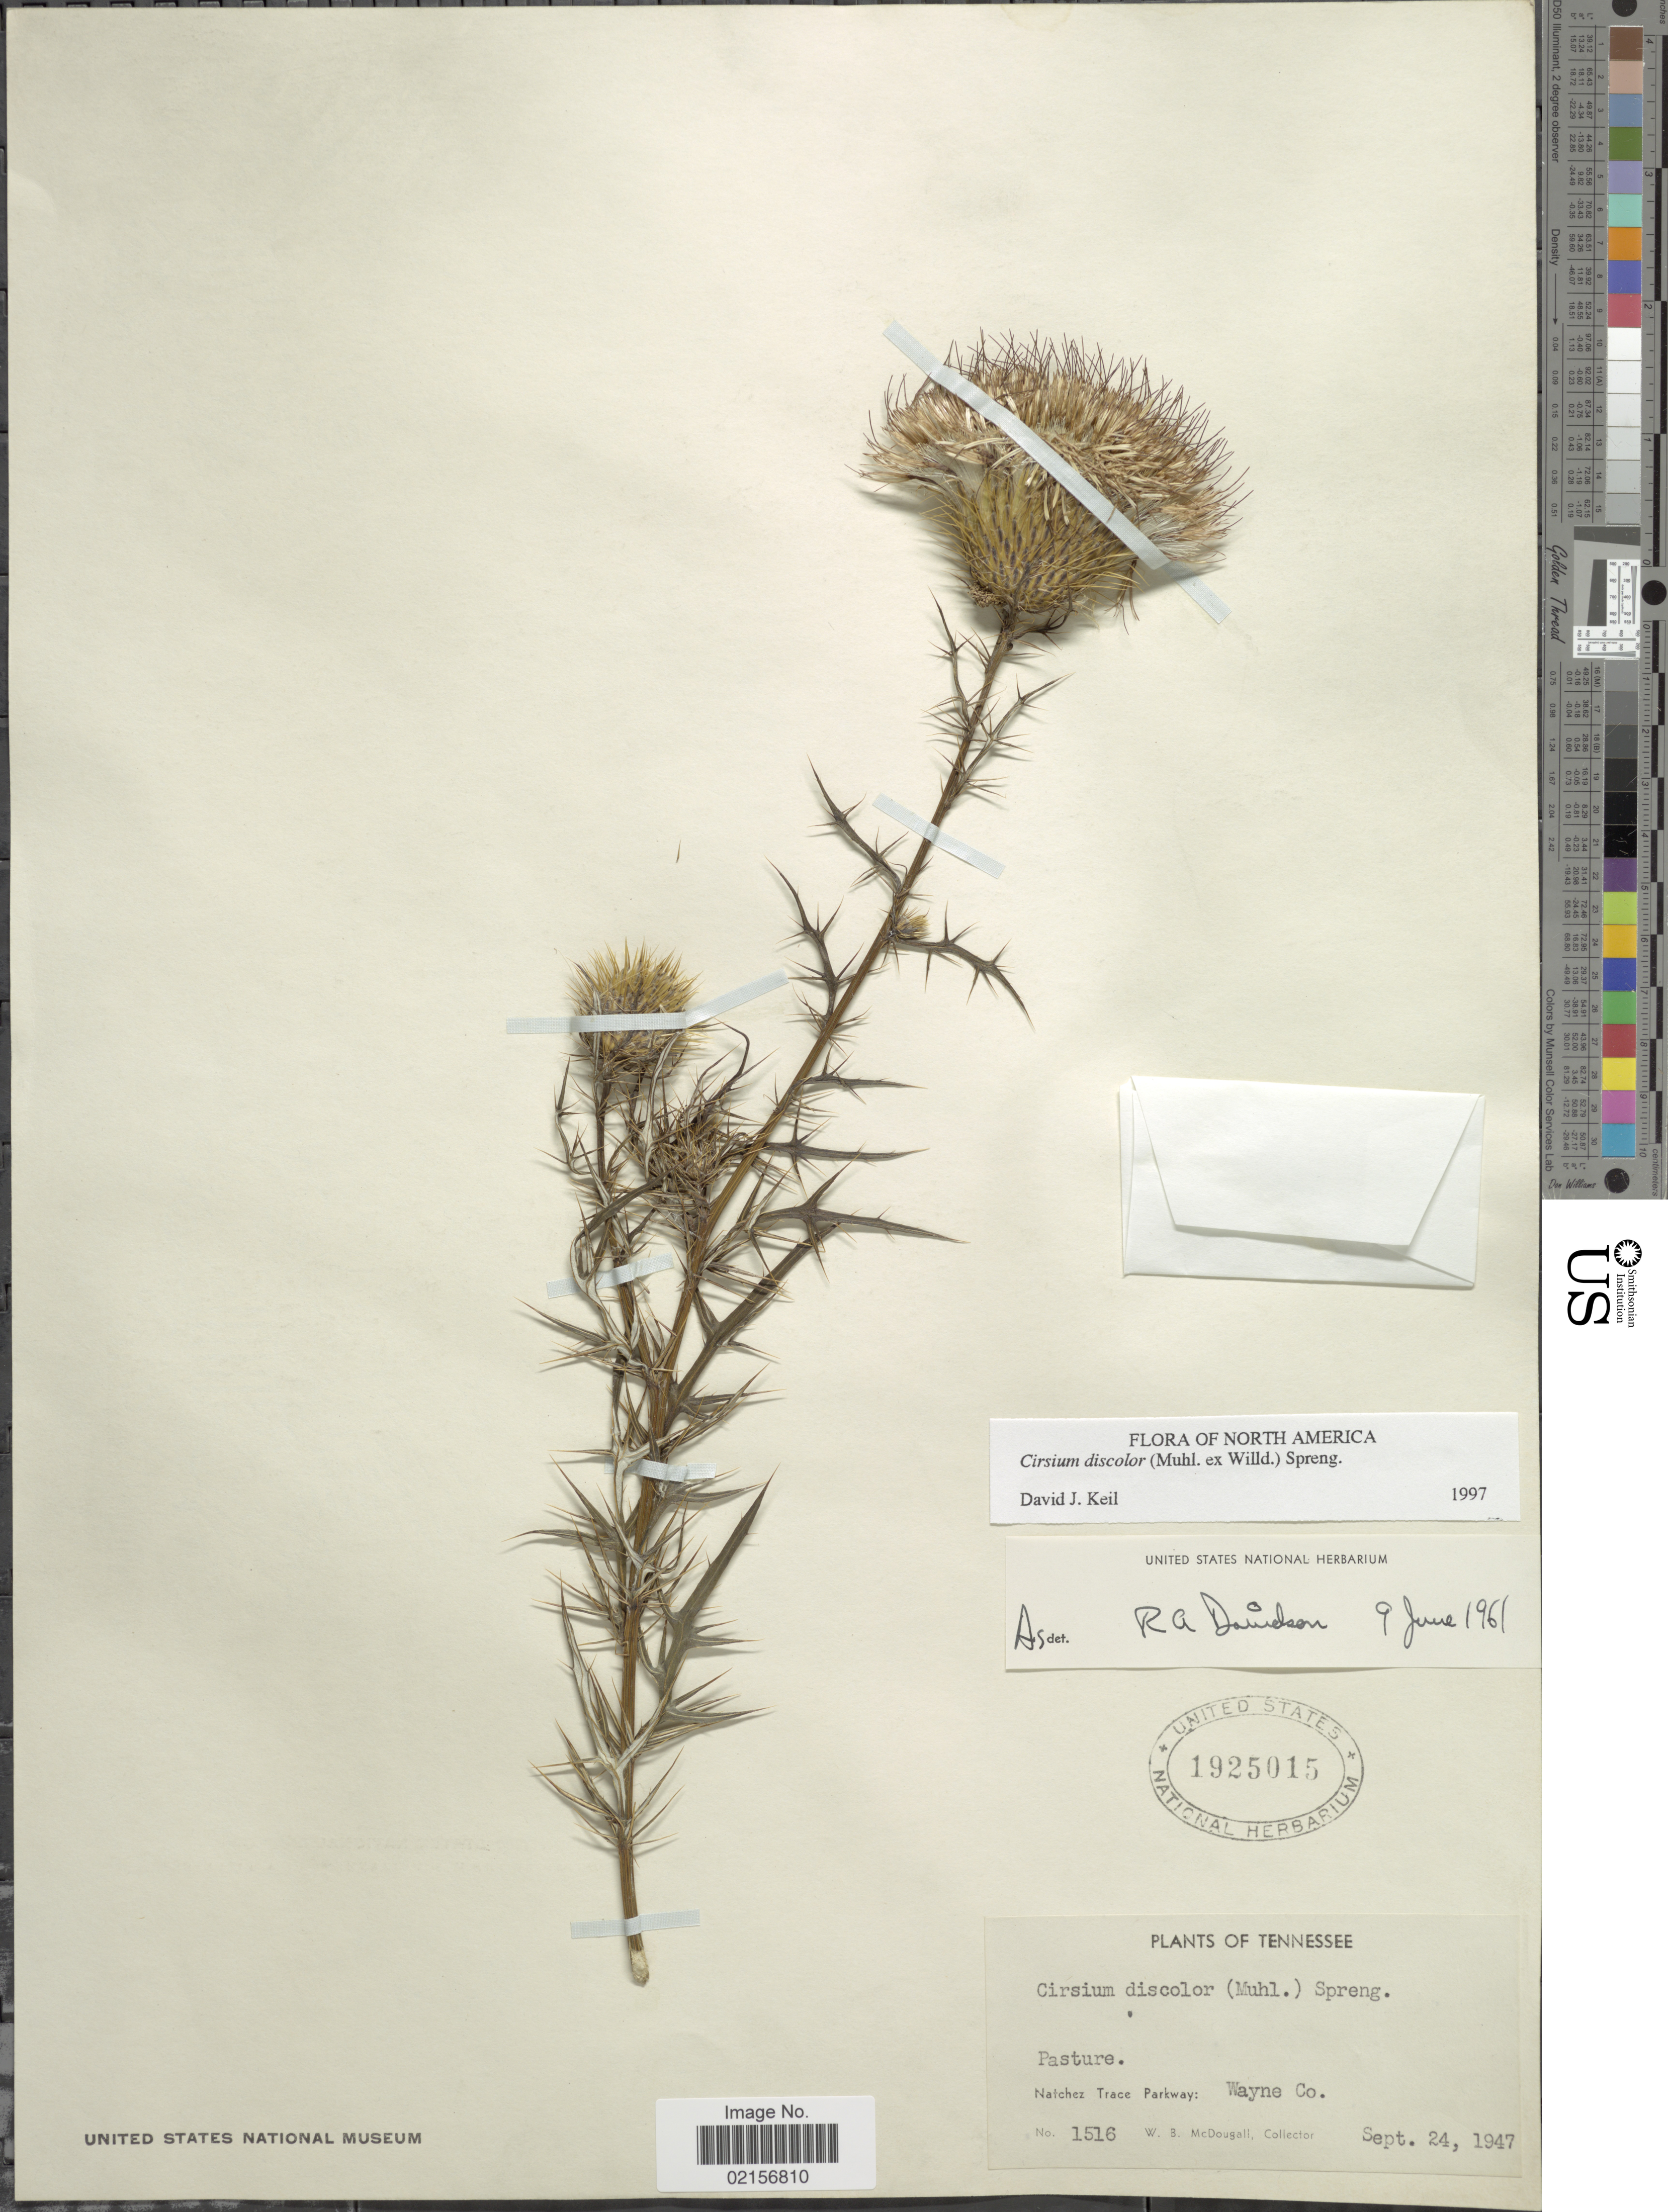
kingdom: Plantae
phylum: Tracheophyta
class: Magnoliopsida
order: Asterales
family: Asteraceae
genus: Cirsium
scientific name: Cirsium discolor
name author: (Muhl. ex Willd.) Spreng.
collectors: W. B. McDougal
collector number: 1516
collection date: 1947-09-24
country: United States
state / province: Tennessee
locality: Pasture, Natchez Trace Parkway: Wayne Co.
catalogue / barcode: US 1925015